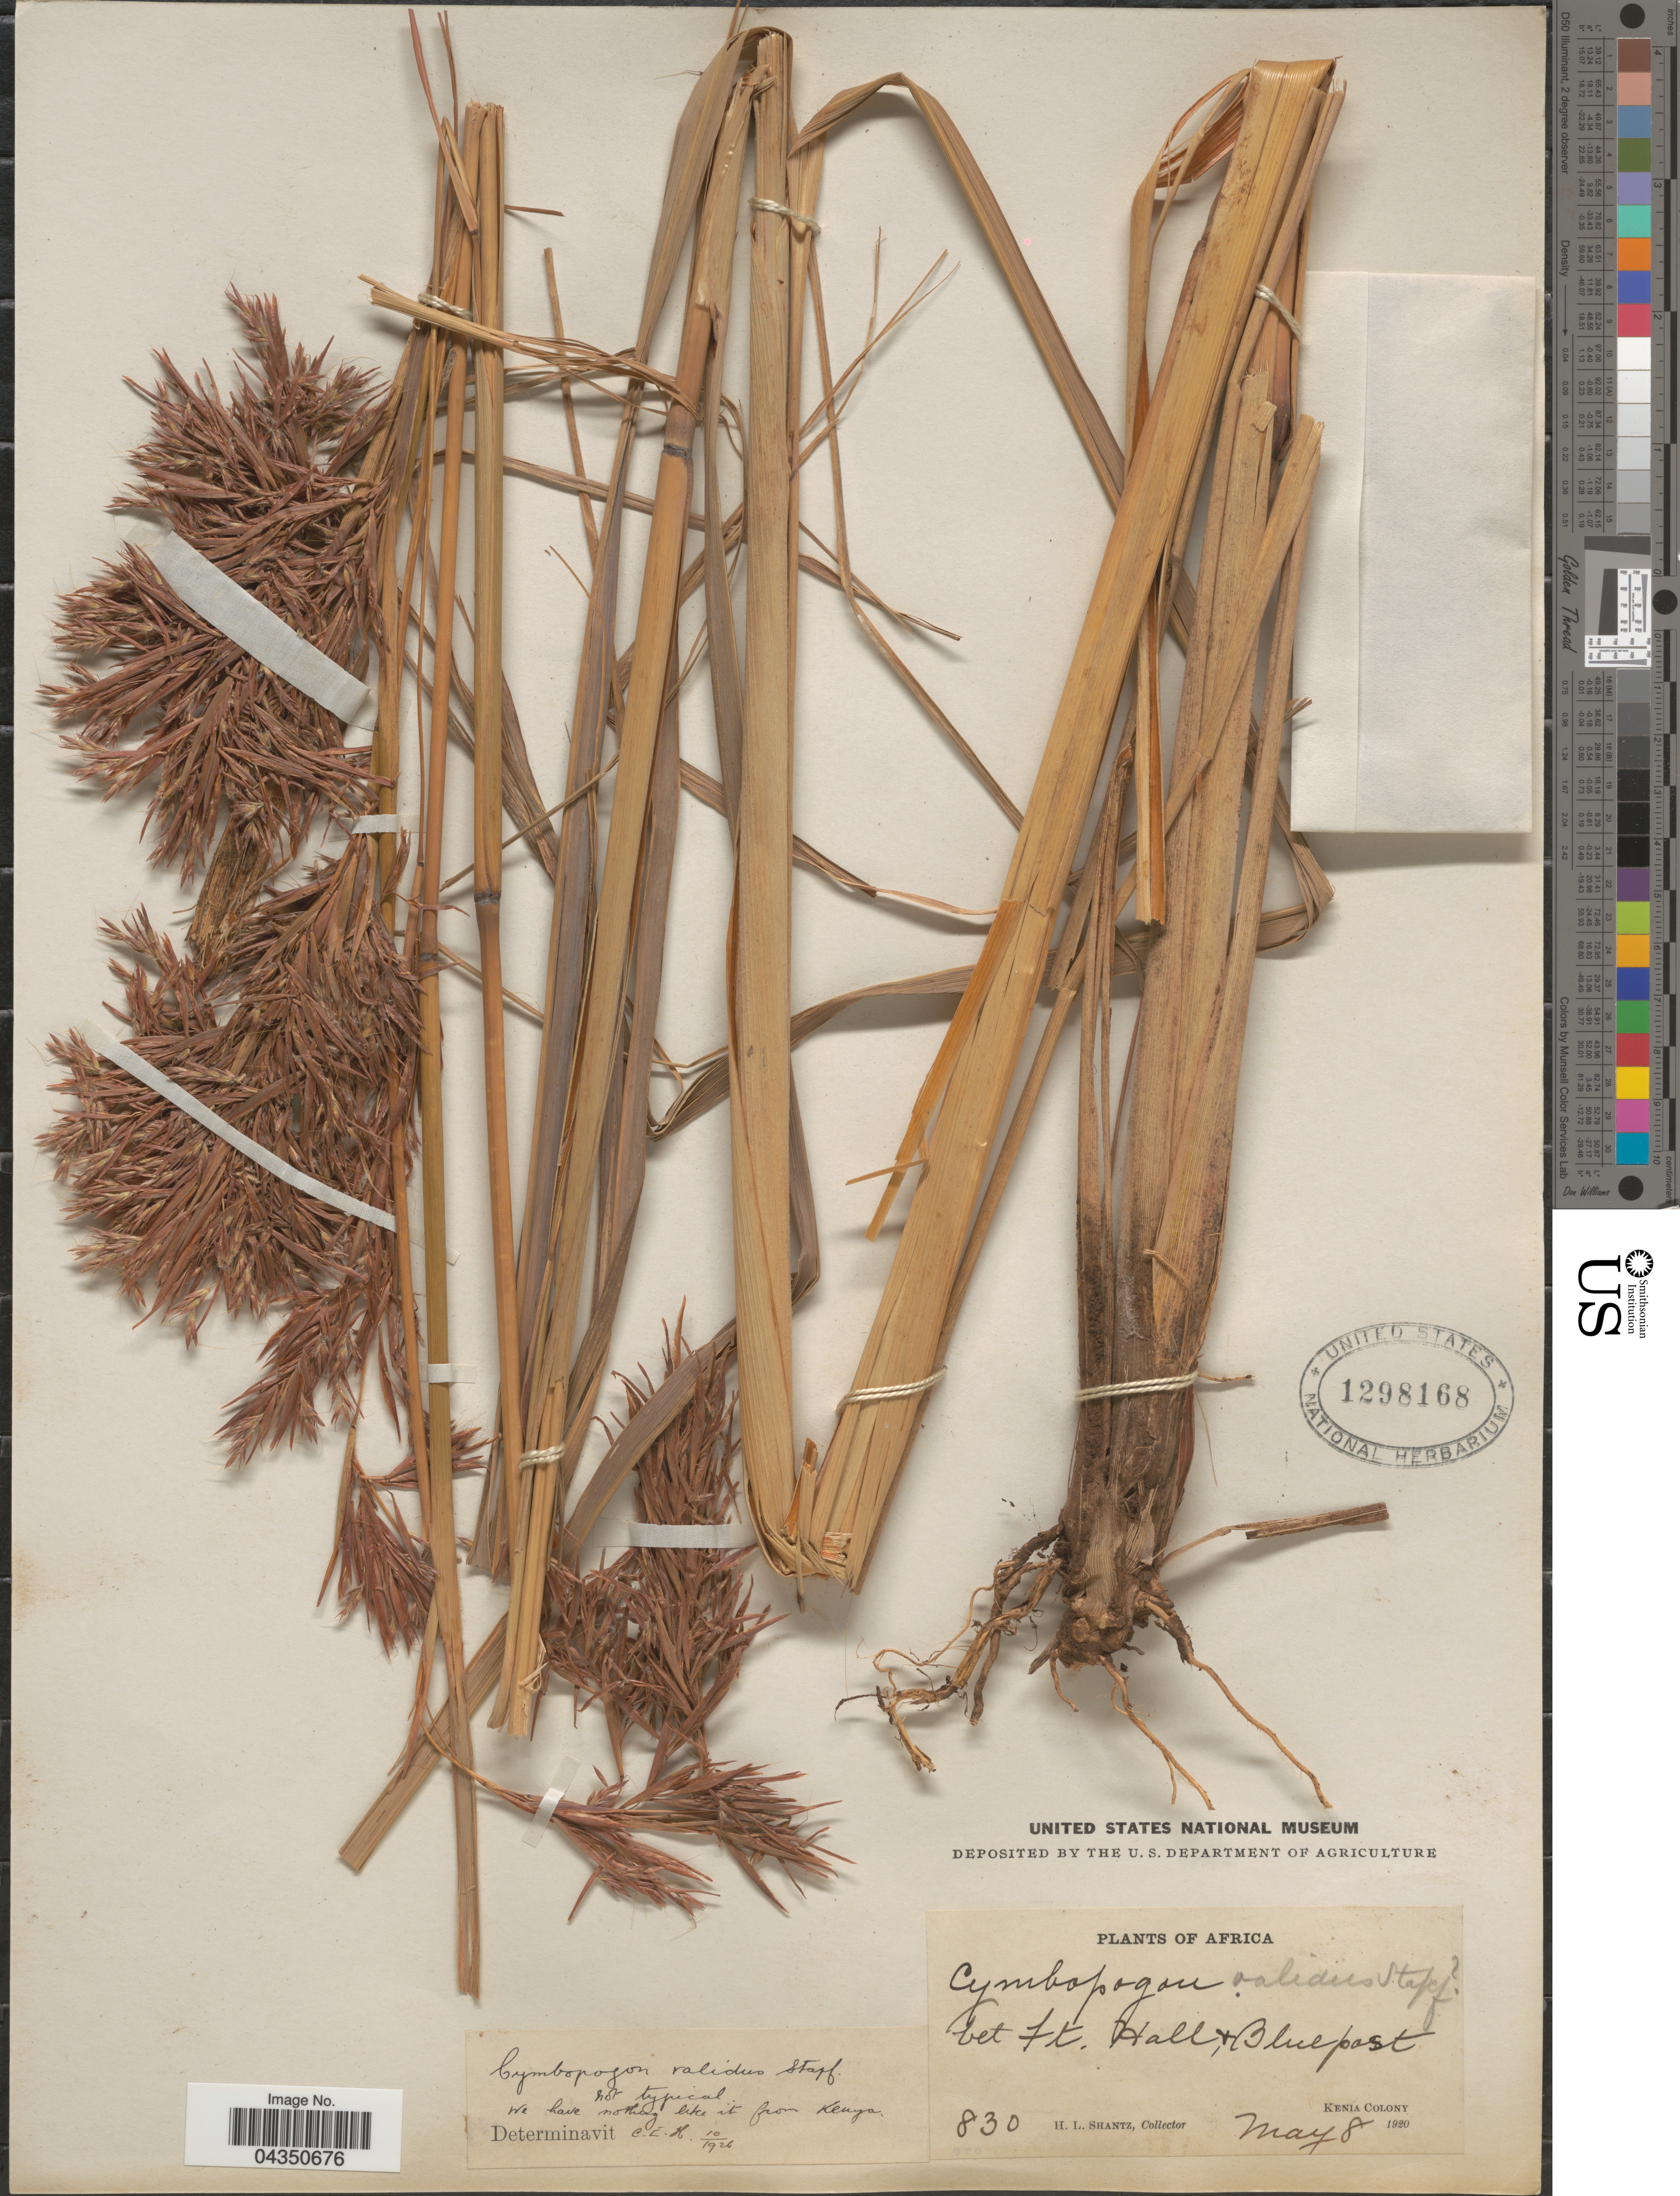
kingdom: Plantae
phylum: Tracheophyta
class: Liliopsida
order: Poales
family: Poaceae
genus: Cymbopogon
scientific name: Cymbopogon nardus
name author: (L.) Rendle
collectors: H. Shantz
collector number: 830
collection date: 1920-05-08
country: Kenya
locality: Bet Ft. Hall & Bluepost. Kenya Colony.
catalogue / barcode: US 1298168